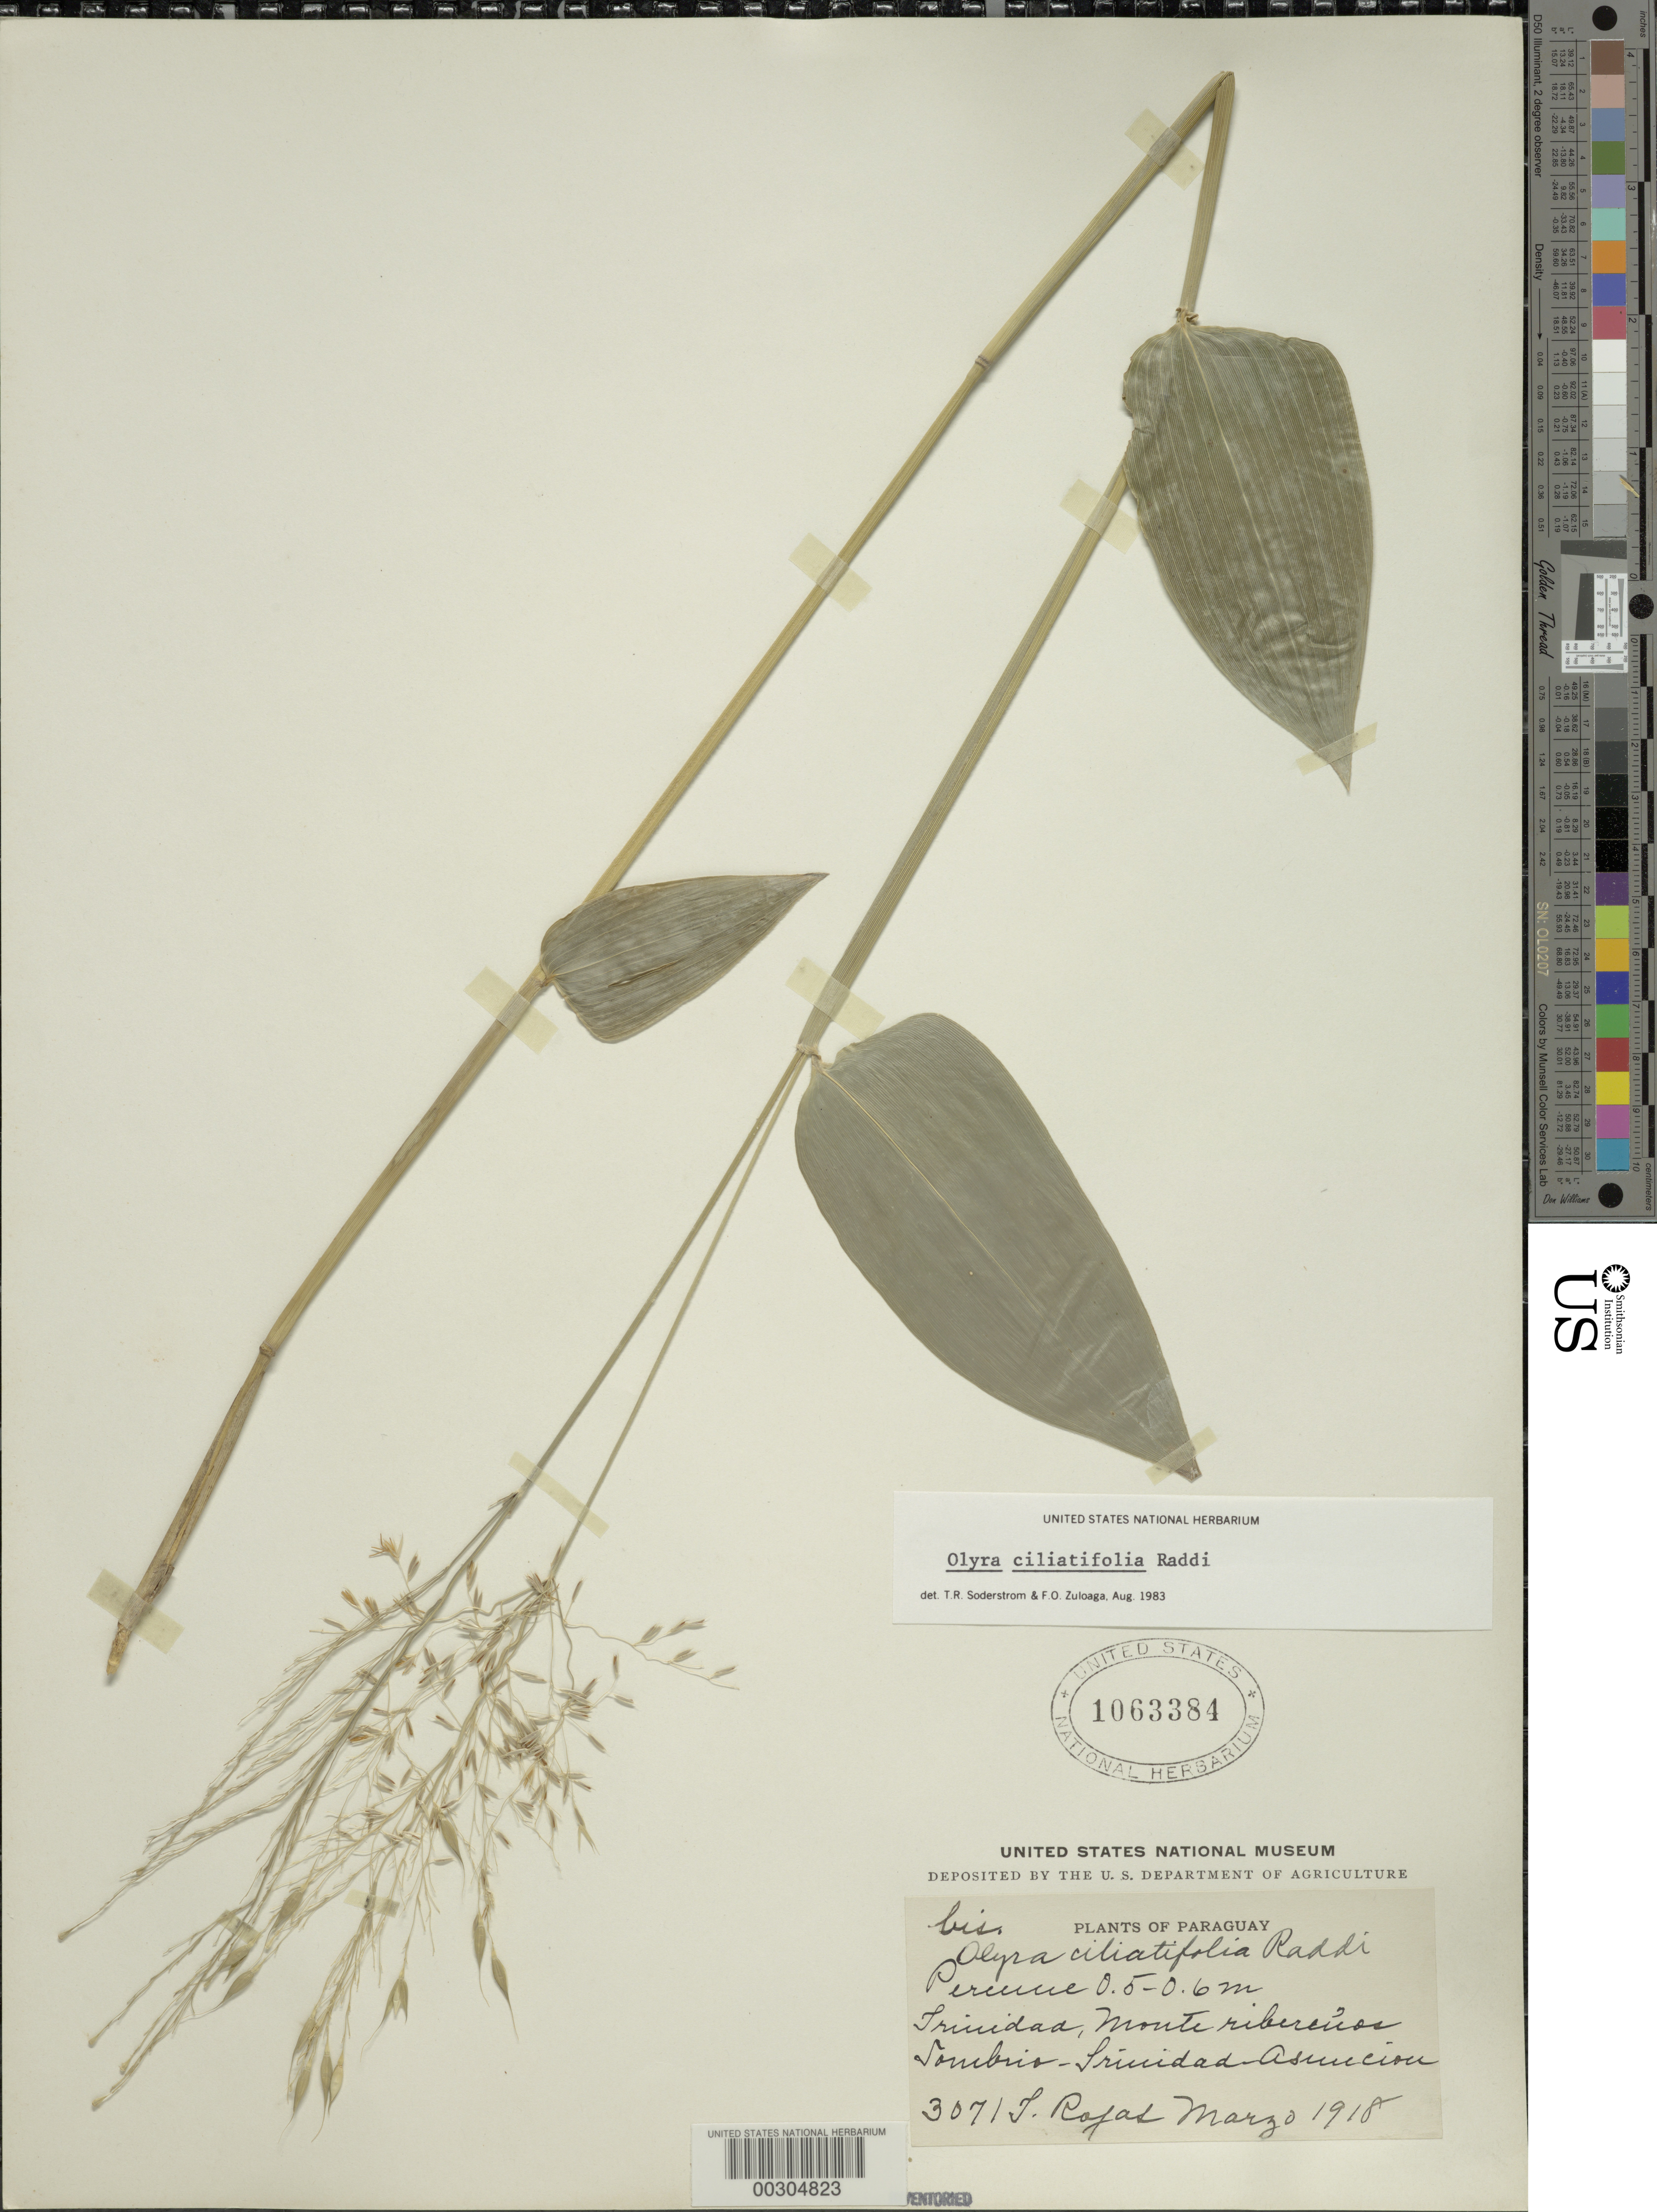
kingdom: Plantae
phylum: Tracheophyta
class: Liliopsida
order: Poales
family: Poaceae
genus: Olyra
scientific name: Olyra ciliatifolia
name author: Raddi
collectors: T. Rojas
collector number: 3071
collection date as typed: Mar 1918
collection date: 1918-03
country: Paraguay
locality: Trinidad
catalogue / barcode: US 1063384